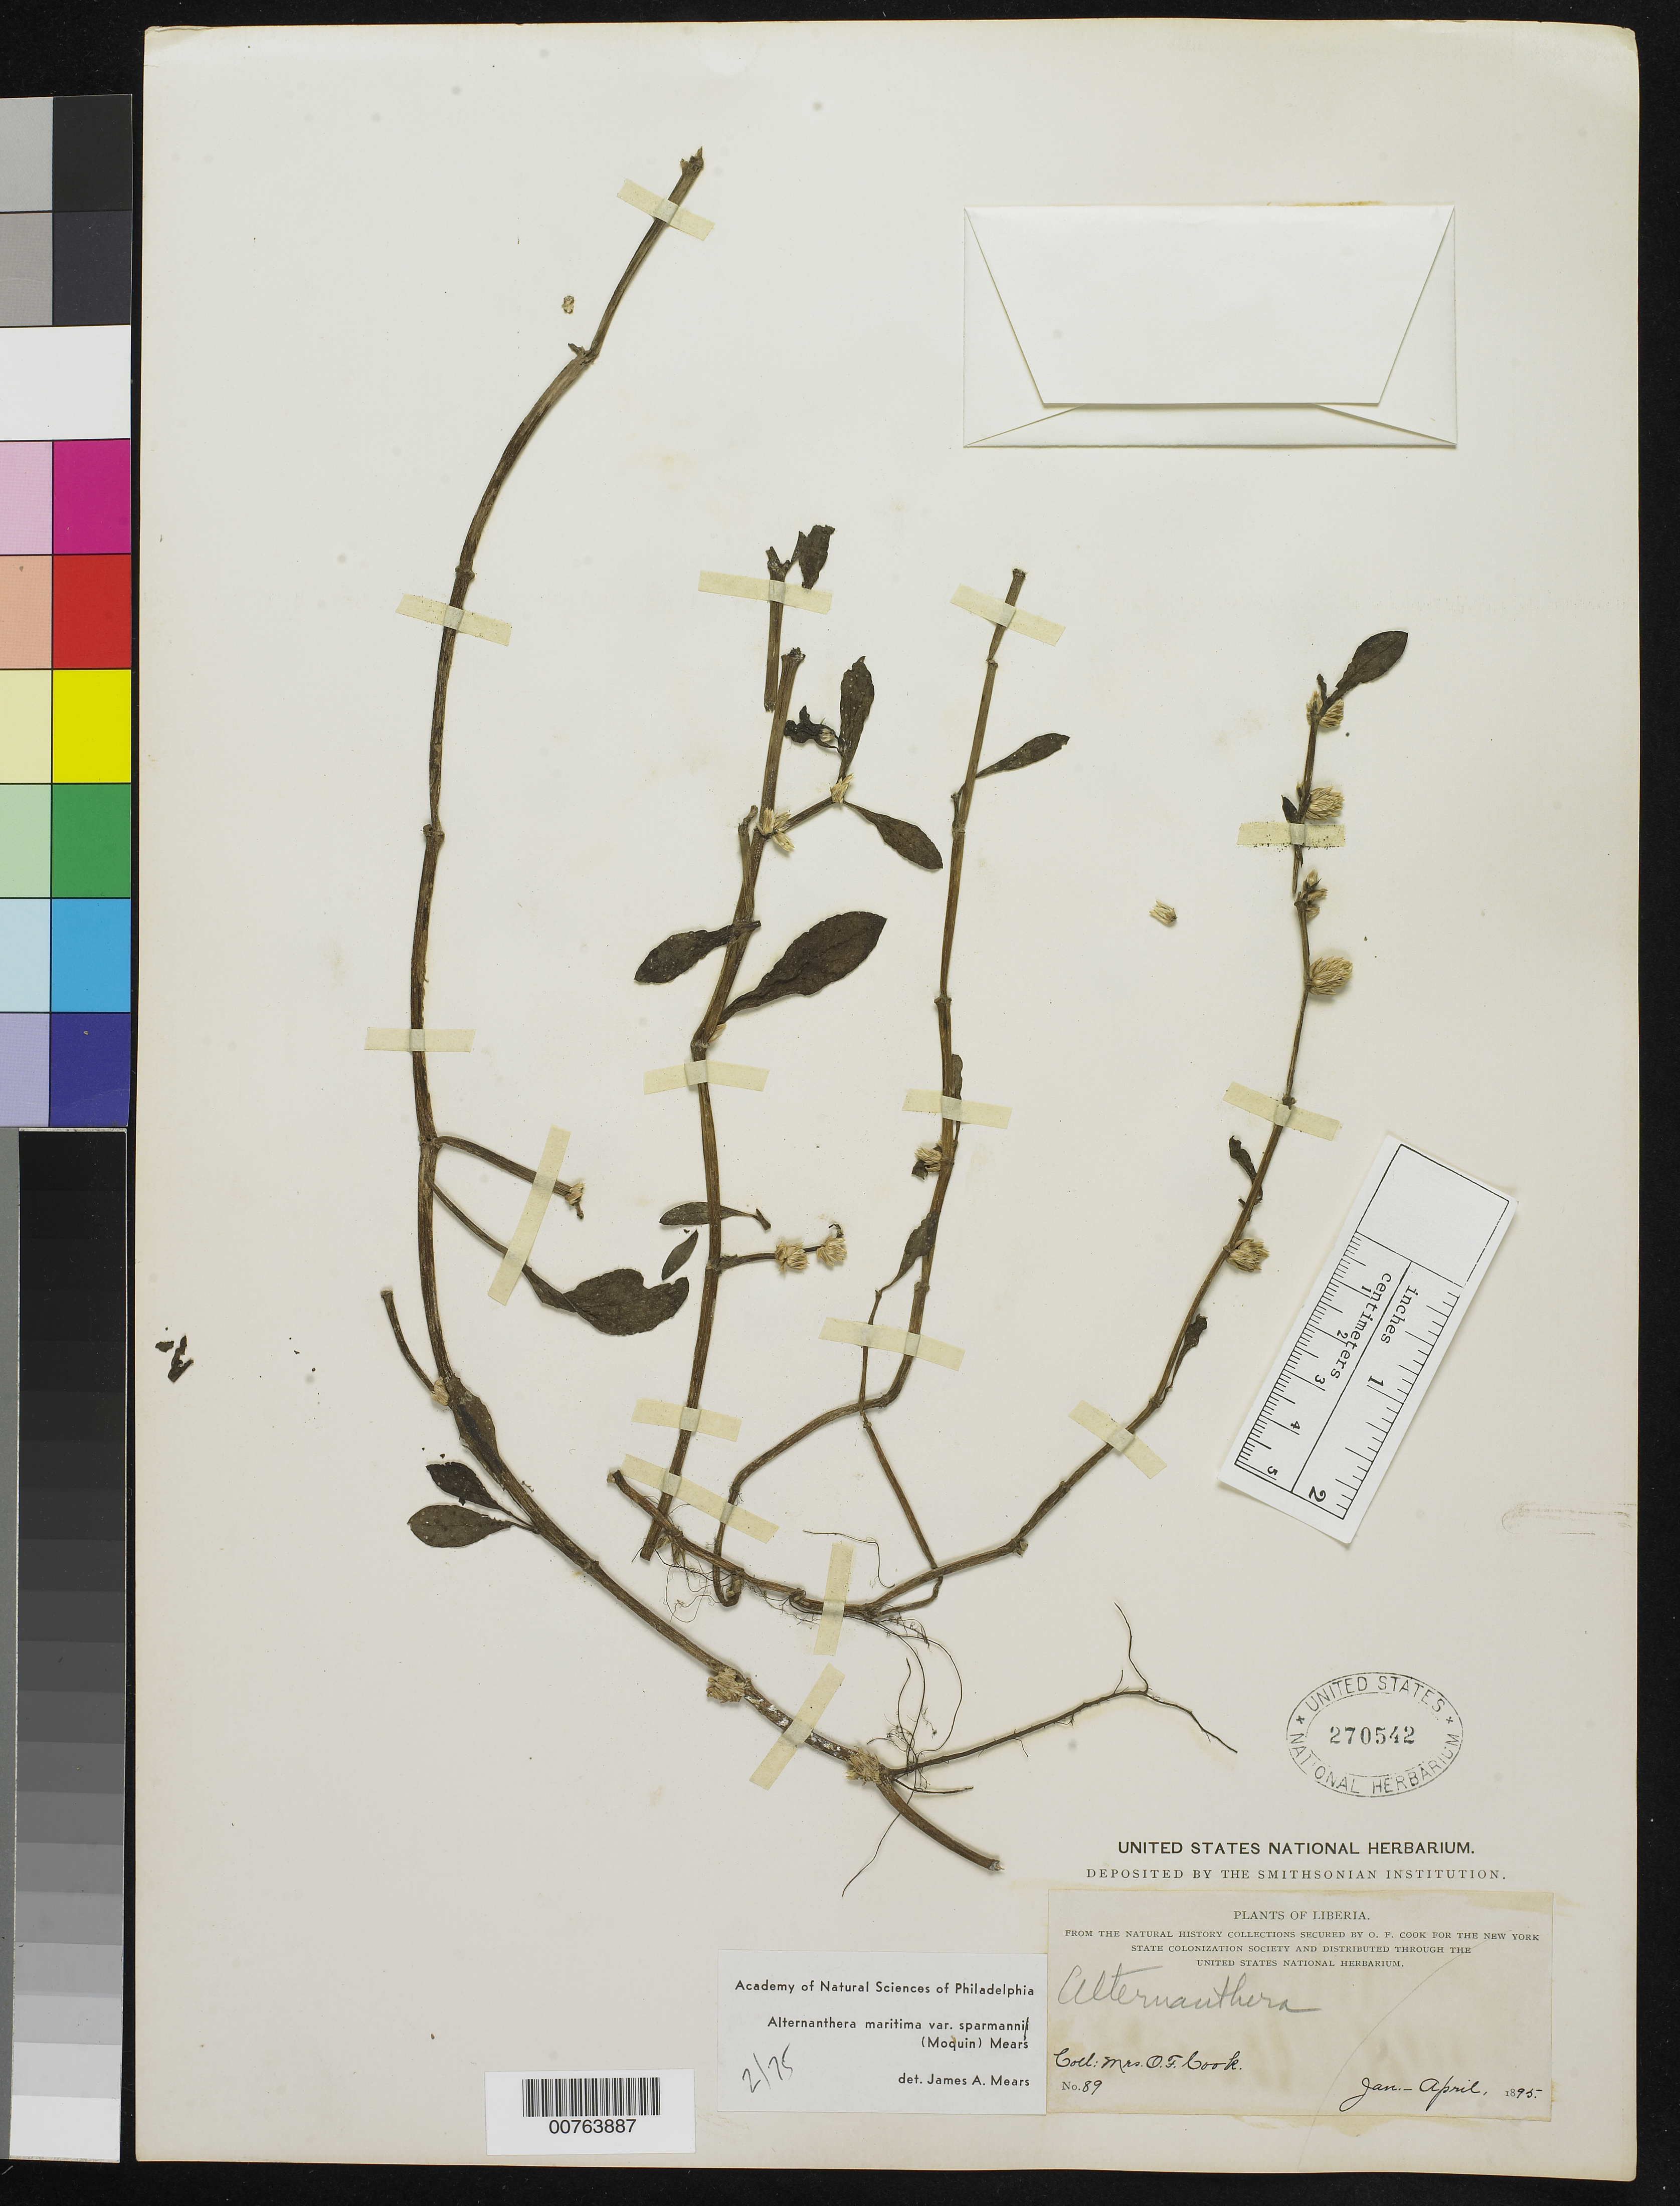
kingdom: Plantae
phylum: Tracheophyta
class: Magnoliopsida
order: Caryophyllales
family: Amaranthaceae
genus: Alternanthera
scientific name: Alternanthera maritima var. sparmannii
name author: (Moq.) Mears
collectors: Alice C. Cook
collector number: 89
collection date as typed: Jan 1895 to -- Mar 1895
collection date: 1895-01/1895-03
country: Liberia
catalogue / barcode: US 270542